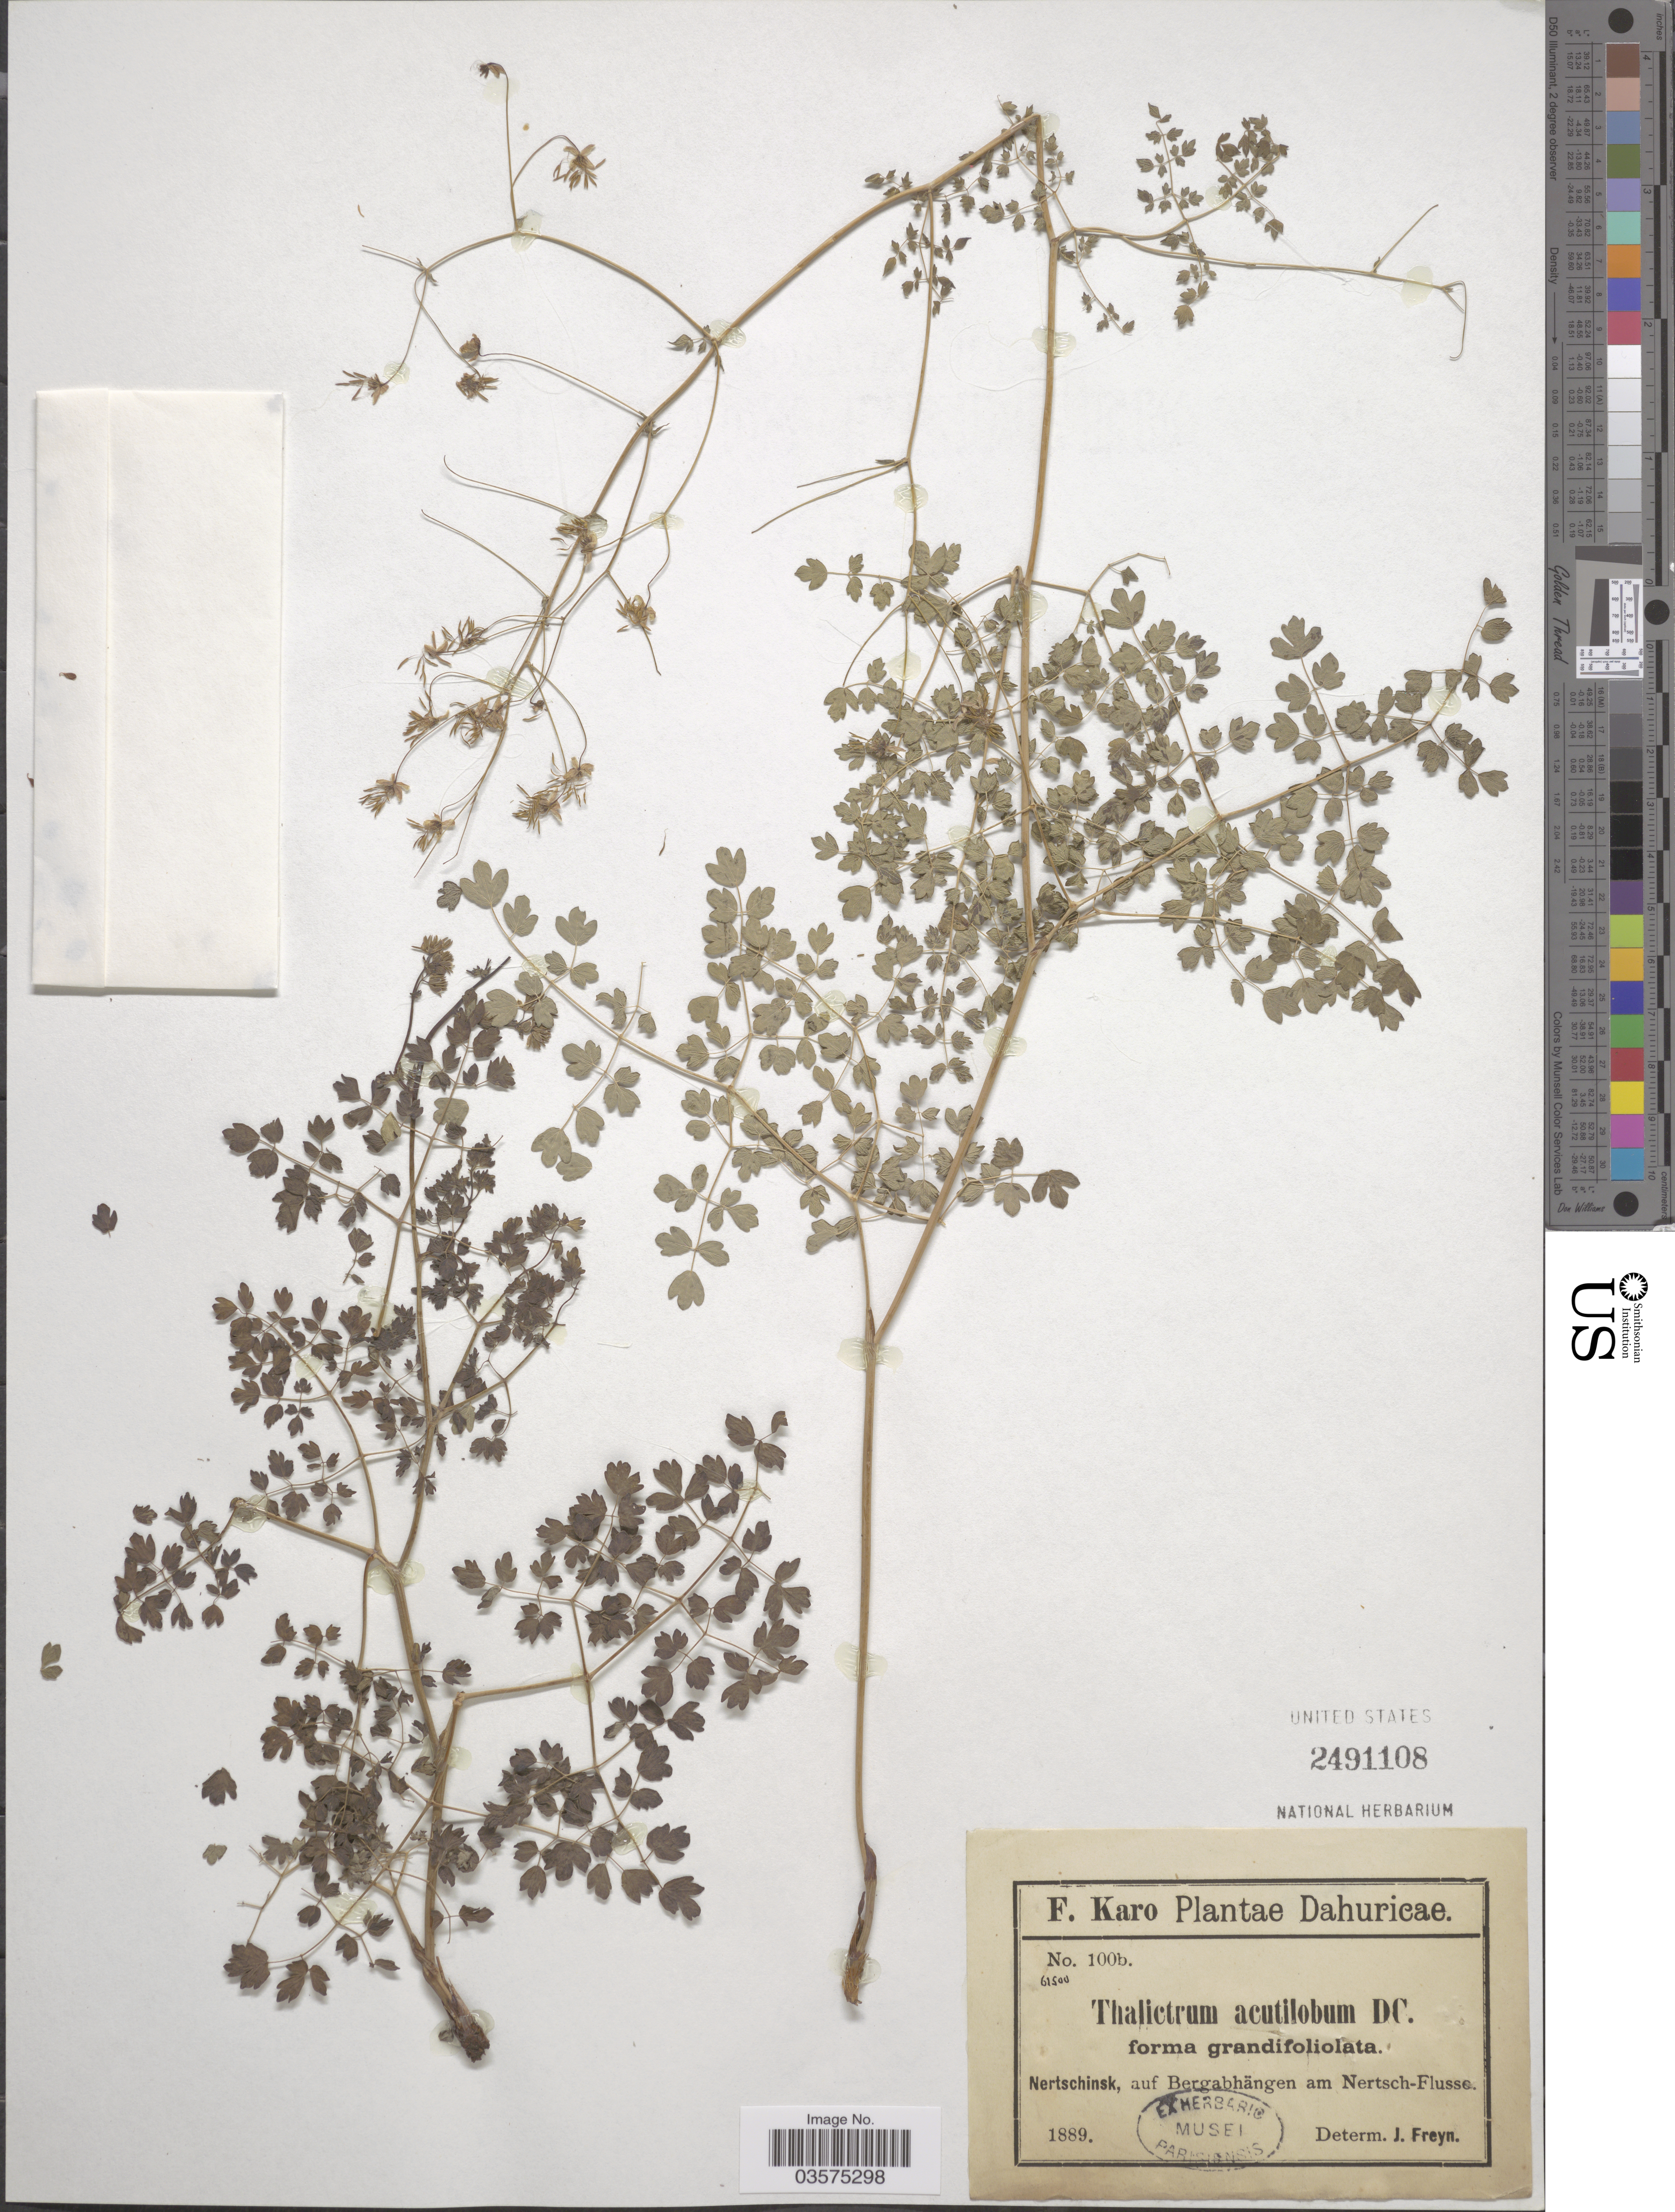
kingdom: Plantae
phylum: Tracheophyta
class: Magnoliopsida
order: Ranunculales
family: Ranunculaceae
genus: Thalictrum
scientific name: Thalictrum acutilobum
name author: DC.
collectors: F. Karo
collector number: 100b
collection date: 1889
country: Russian Federation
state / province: Zabaykalsky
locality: Dahuricae. Nertschinsk, auf Bergabhängen am Nertsch-Flusse.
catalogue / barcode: US 2491108